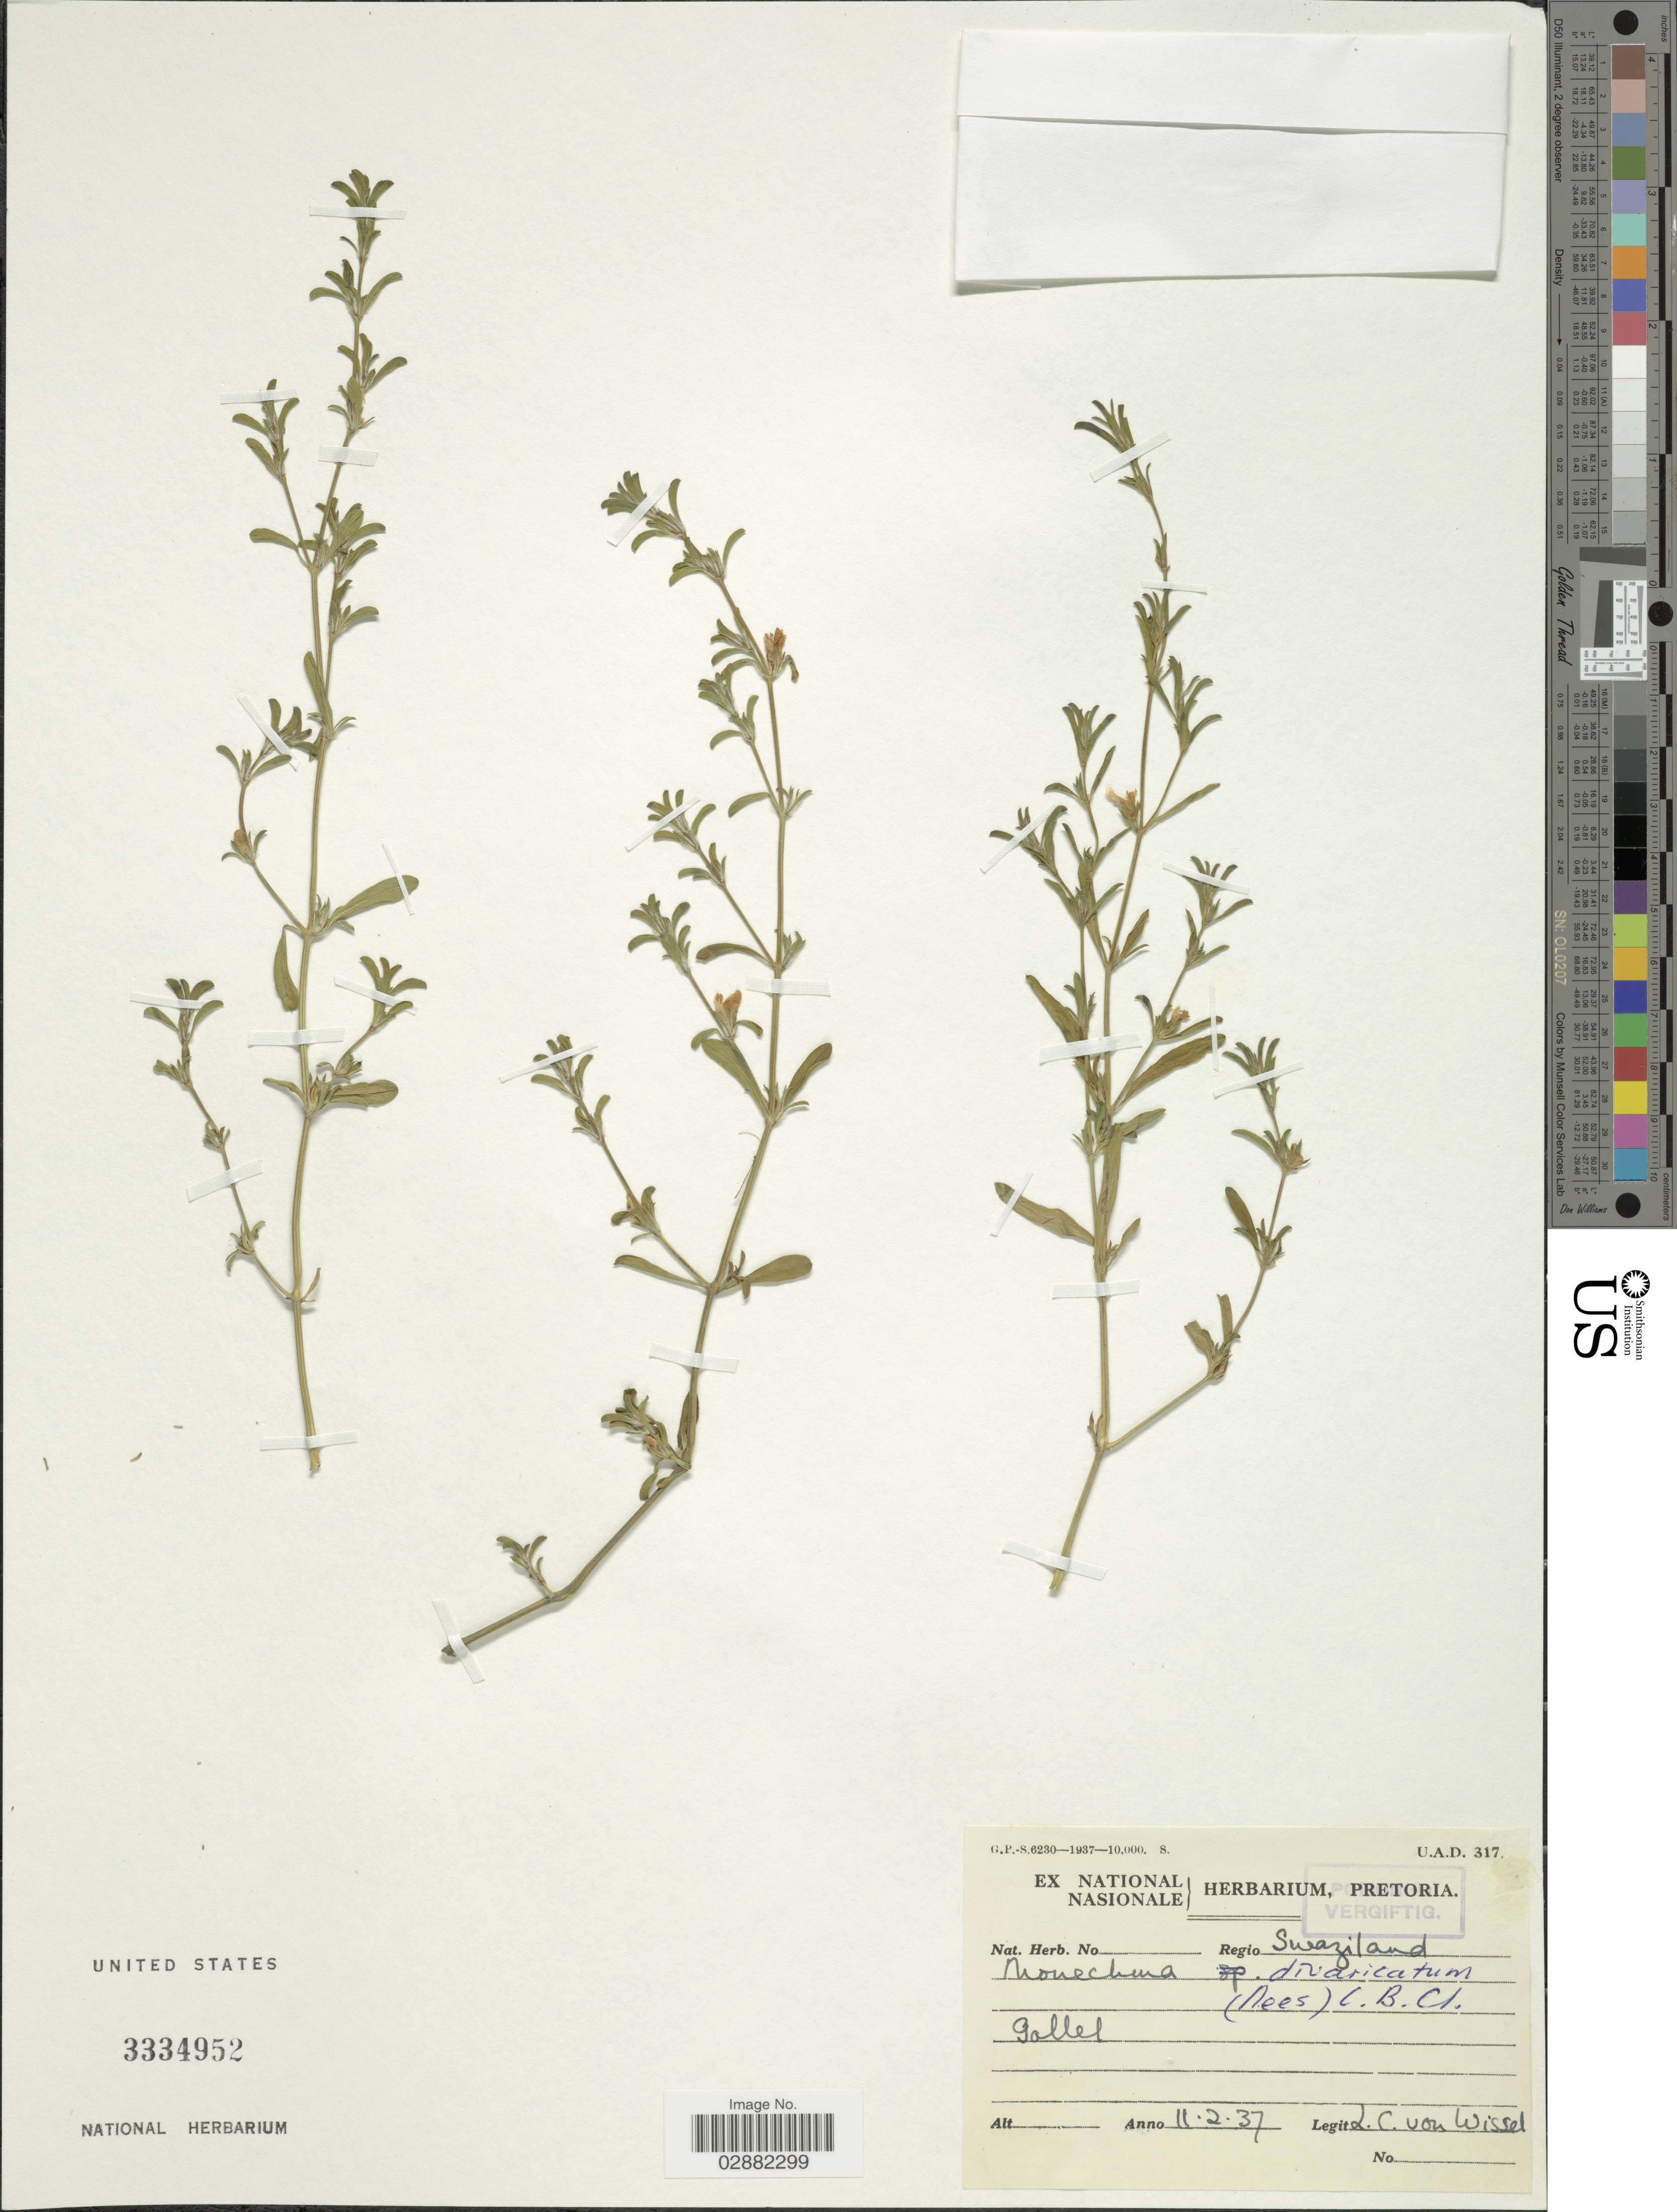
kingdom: Plantae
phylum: Tracheophyta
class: Magnoliopsida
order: Lamiales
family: Acanthaceae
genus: Justicia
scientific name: Justicia divaricata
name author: Willd. ex Nees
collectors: L. Wissel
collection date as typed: Transcribed d/m/y: 11/2/37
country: Eswatini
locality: Regio Swaziland. Gallel.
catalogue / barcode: US 3334952